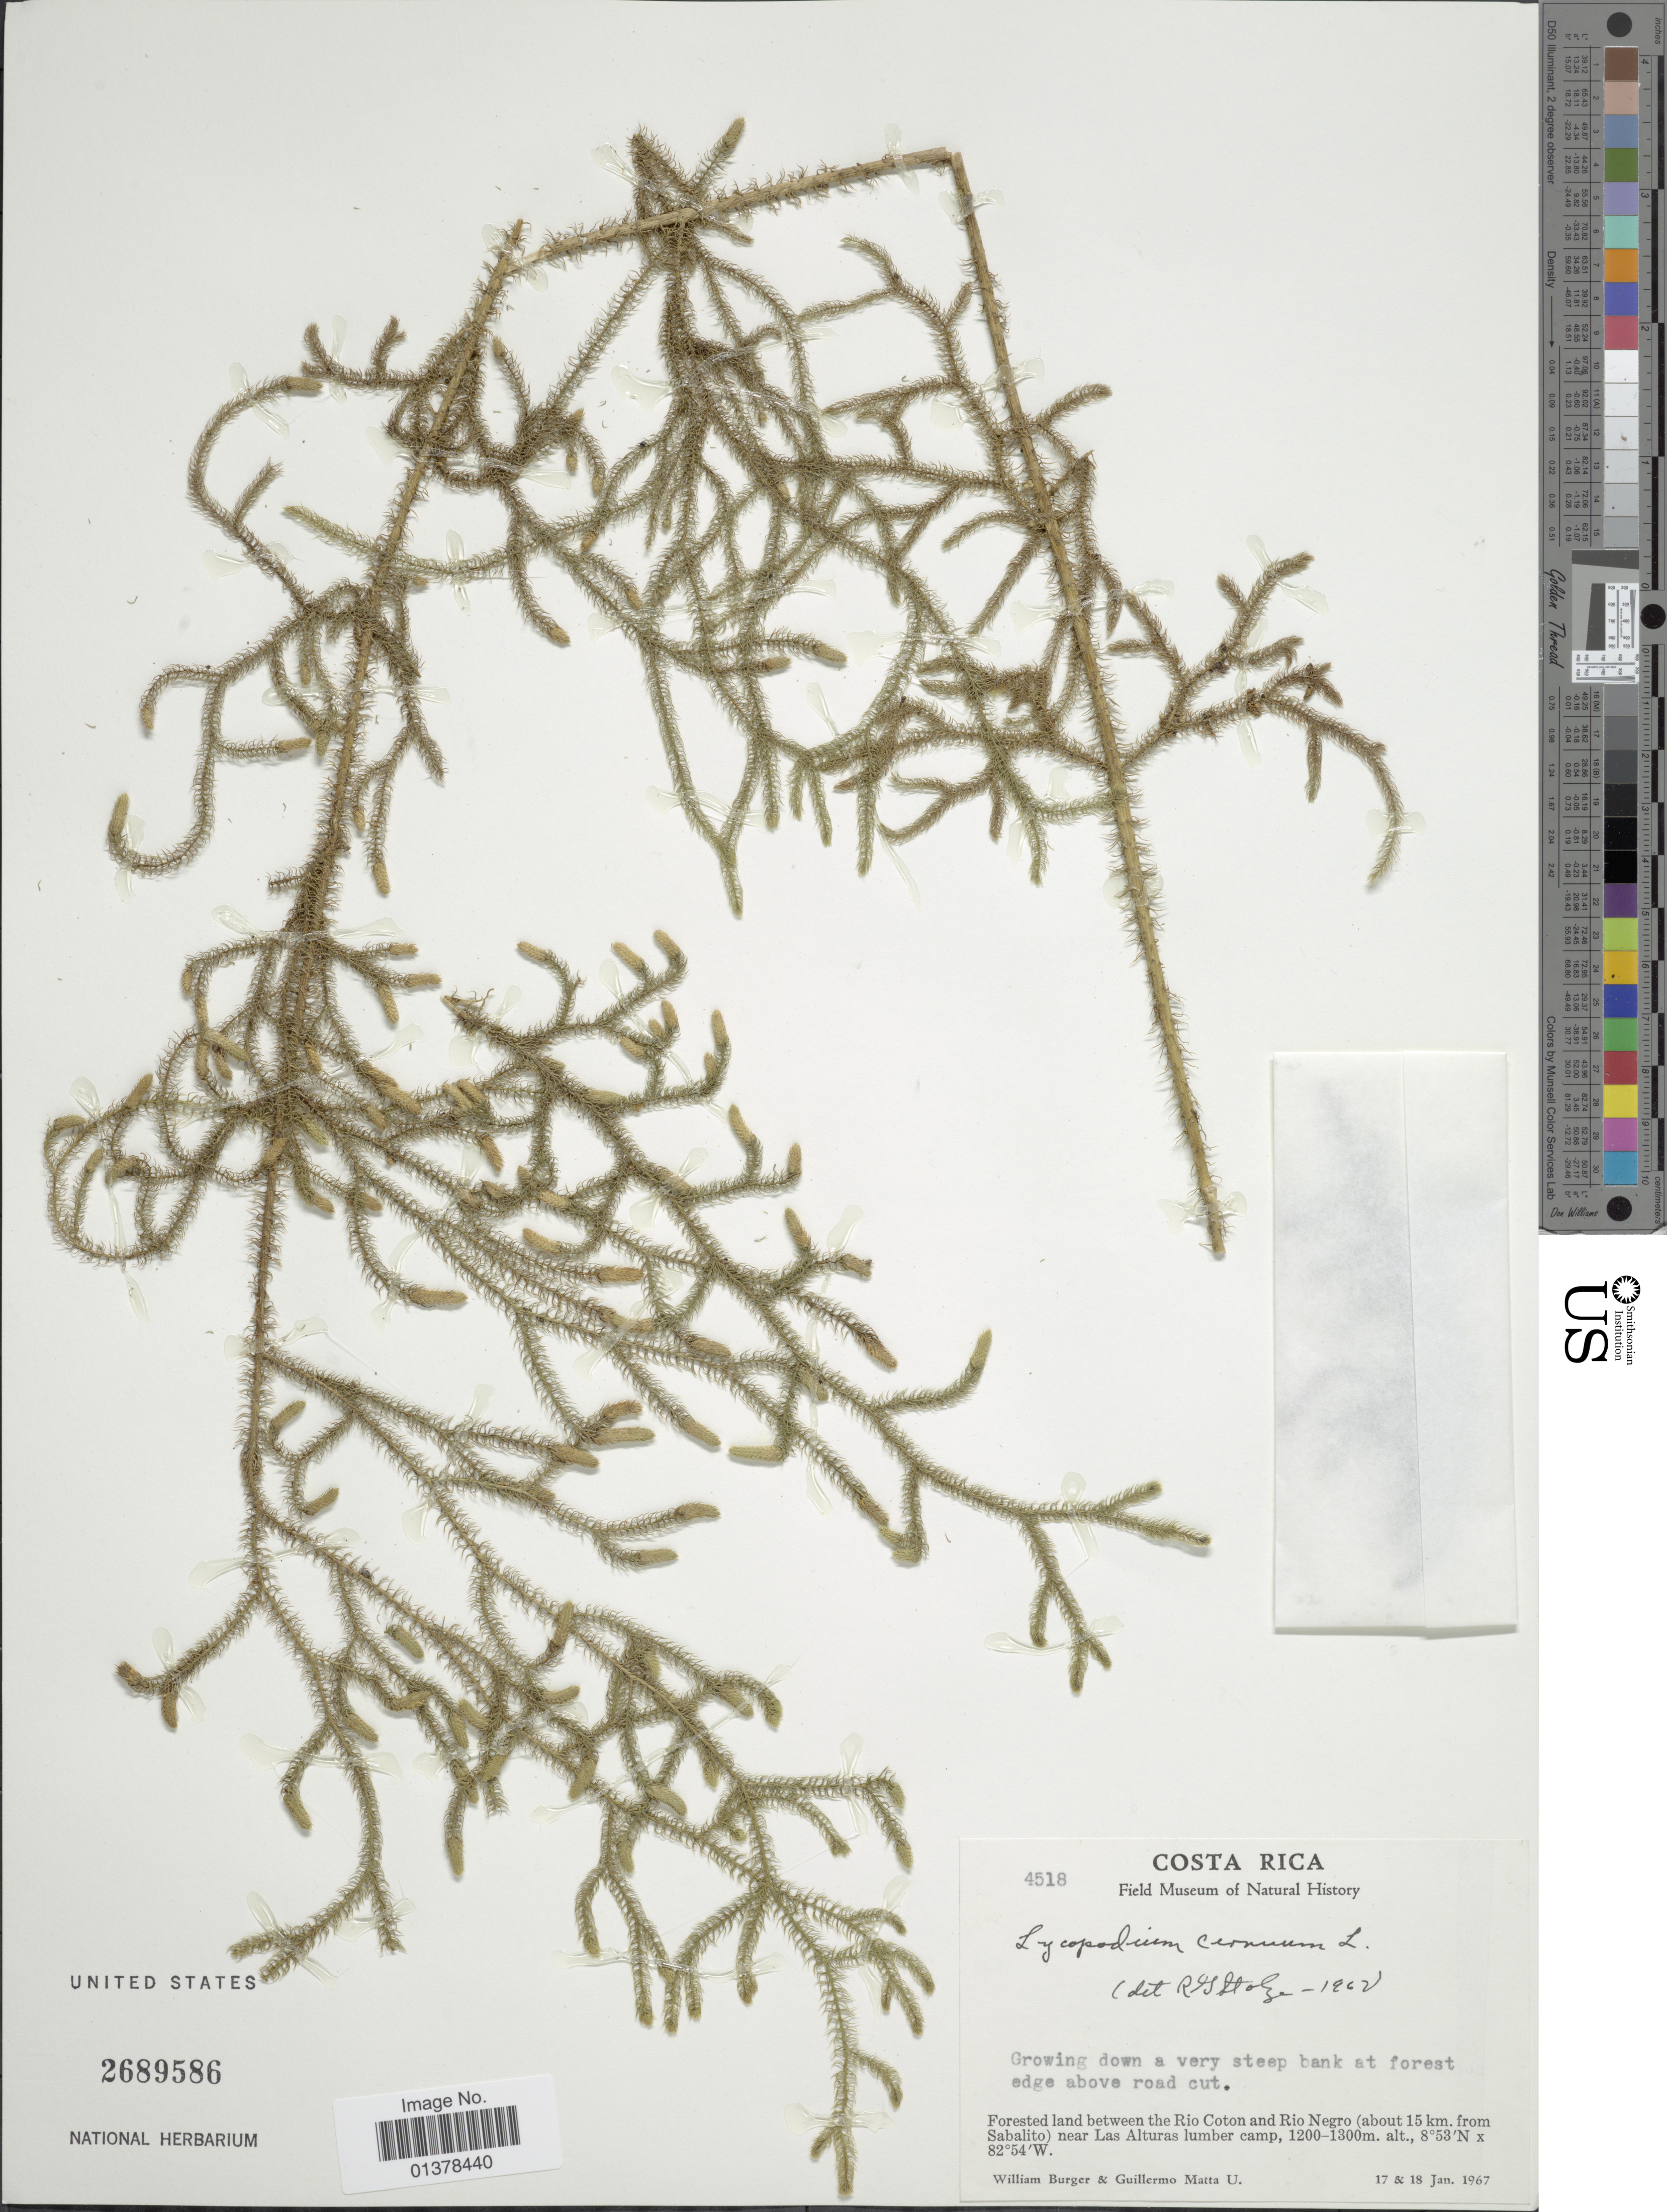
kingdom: Plantae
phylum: Tracheophyta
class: Lycopodiopsida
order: Lycopodiales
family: Lycopodiaceae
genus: Palhinhaea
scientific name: Palhinhaea cernua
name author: (L.) Vasc. & Franco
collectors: W. Burger & G. Matta U.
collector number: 4518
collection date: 1967-01-17/1967-01-18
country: Costa Rica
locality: Forested land between the Rio Coton and Rio Negro(about 15km. from Sabalito) near Las Alturas lumber camp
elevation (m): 1200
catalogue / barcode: US 2689586